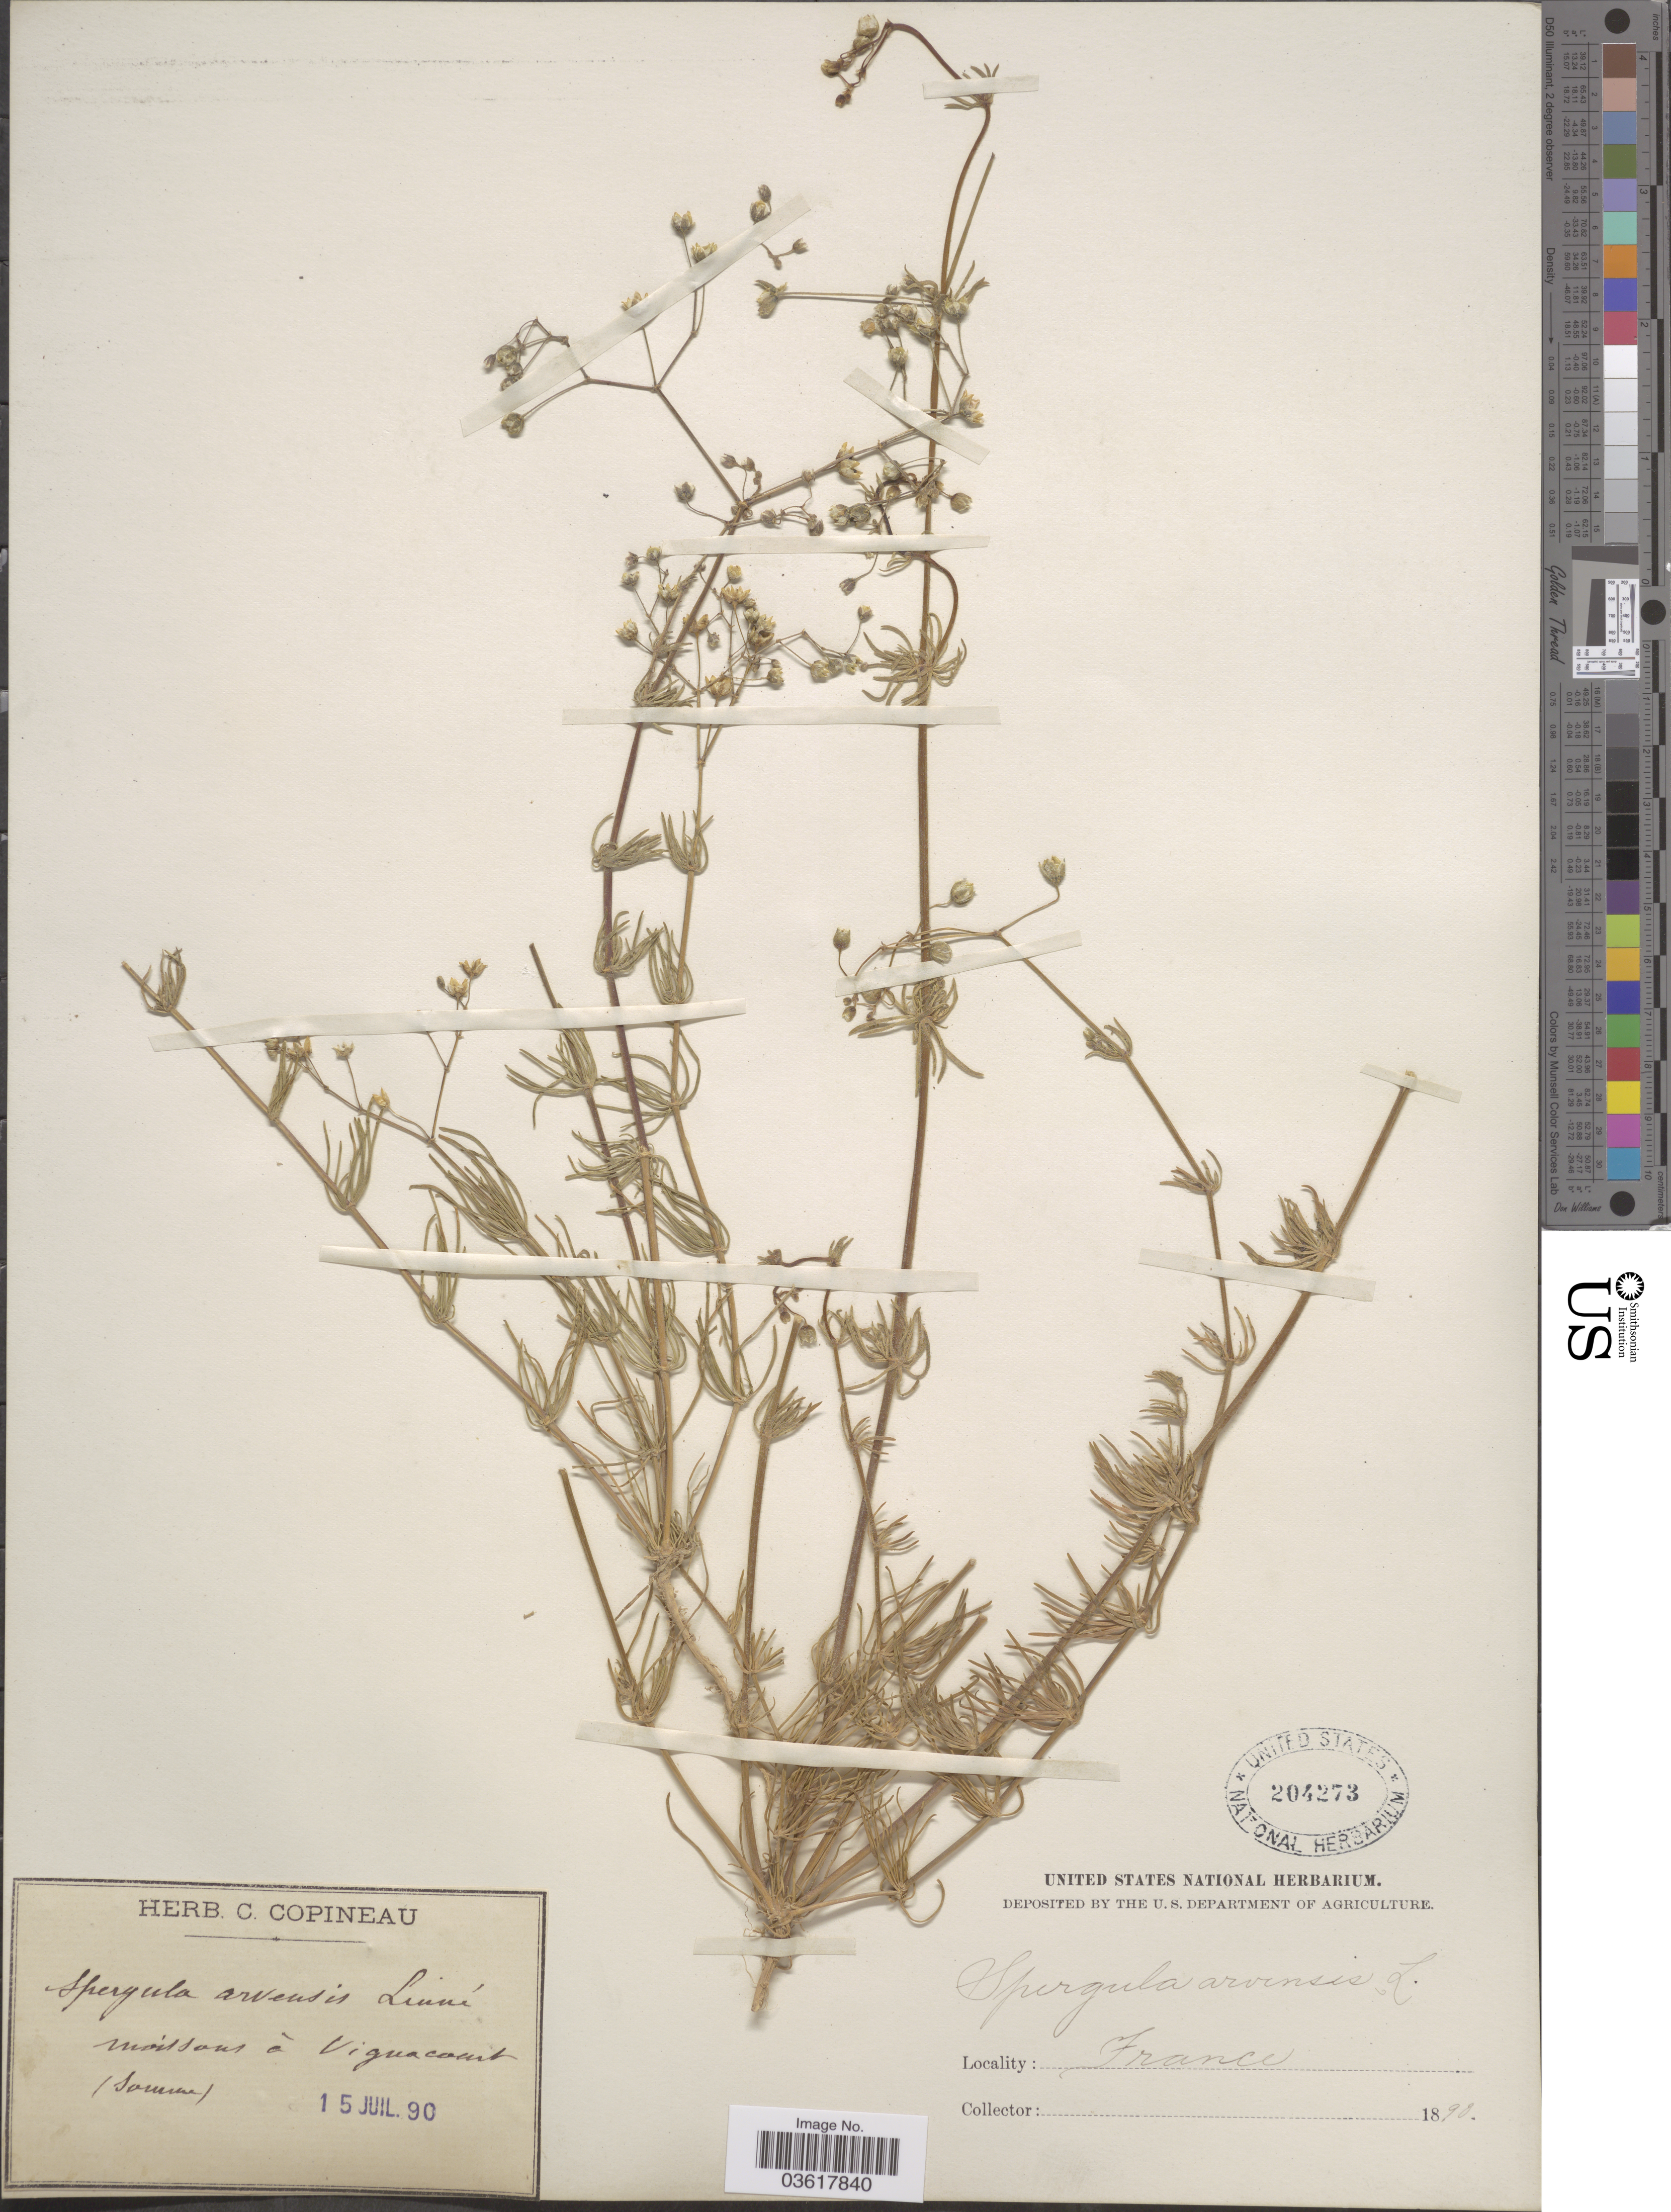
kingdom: Plantae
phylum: Tracheophyta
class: Magnoliopsida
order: Caryophyllales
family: Caryophyllaceae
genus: Spergula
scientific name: Spergula arvensis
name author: L.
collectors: ex herb. C. Copineau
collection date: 1890-07-15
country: France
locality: Moissons à Vignacourt. (somme)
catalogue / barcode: US 204273